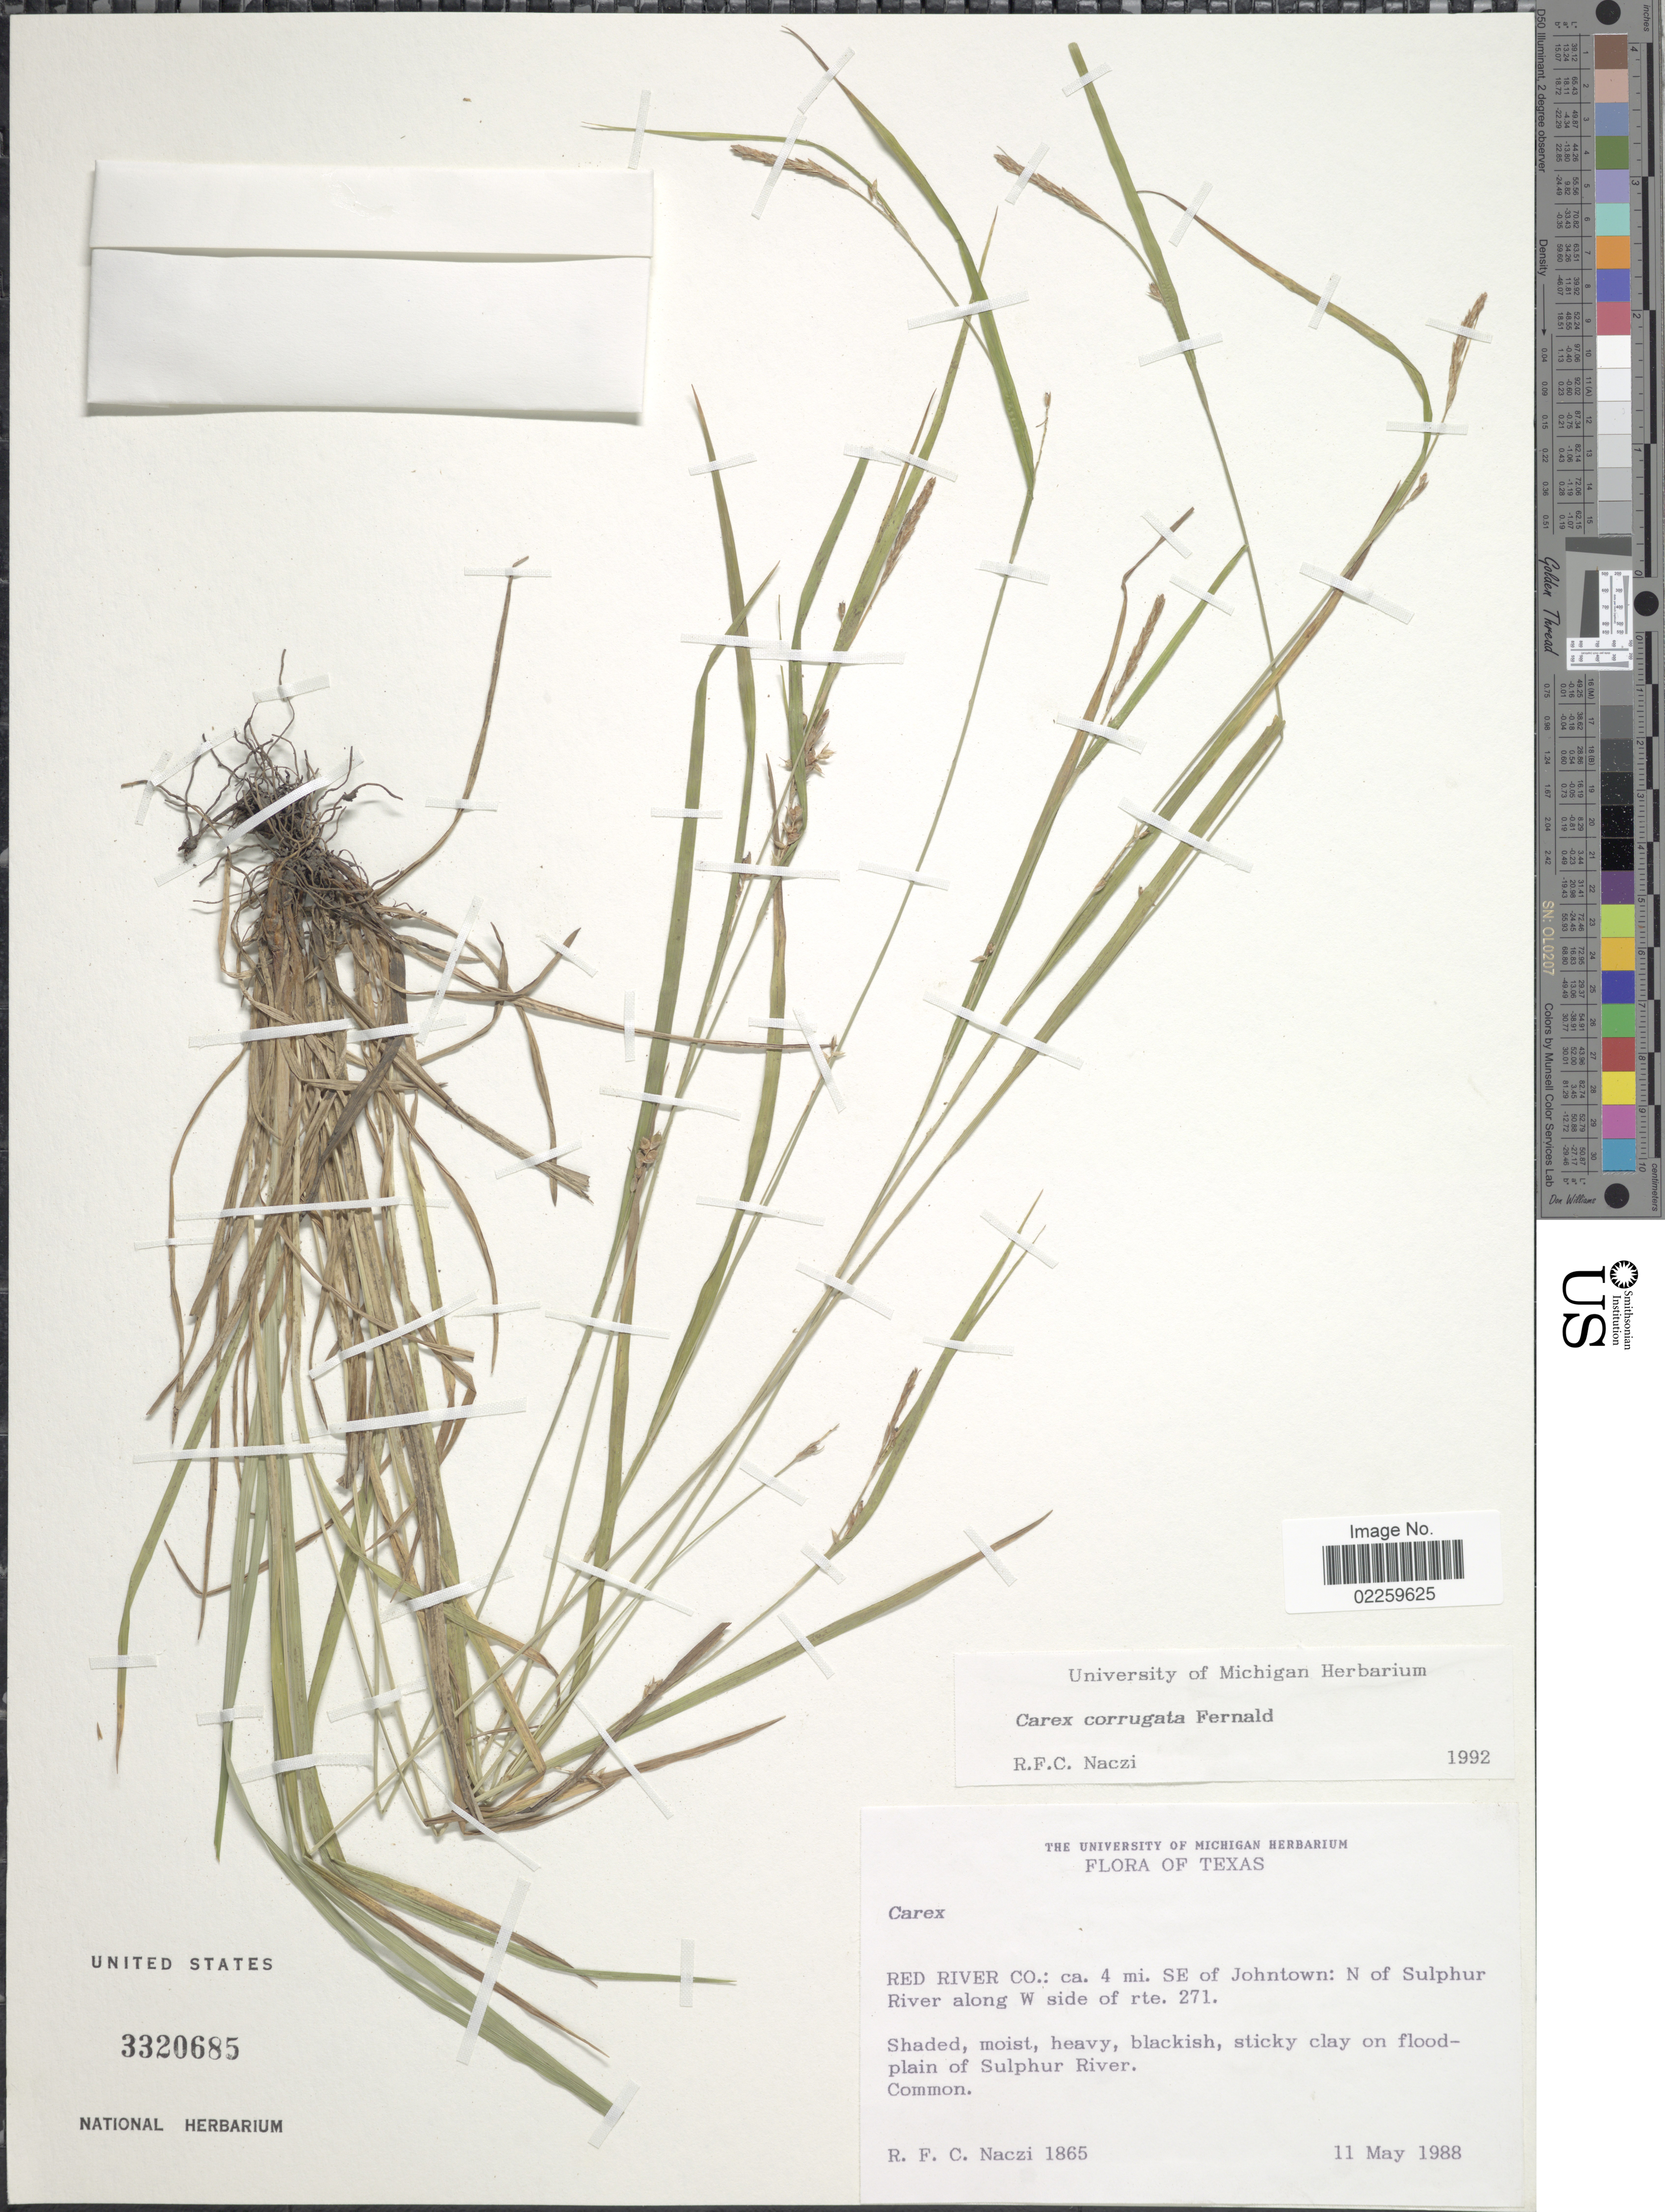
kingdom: Plantae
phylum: Tracheophyta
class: Liliopsida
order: Poales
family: Cyperaceae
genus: Carex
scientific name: Carex corrugata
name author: Fernald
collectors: R. F. C. Naczi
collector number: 1865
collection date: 1988-05-11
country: United States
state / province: Texas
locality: Red River Co.: ca. 4 mi. SE of Johntown: N of Sulphur River along W side of rte. 271, on floodplain of Sulphur River.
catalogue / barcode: US 3320685